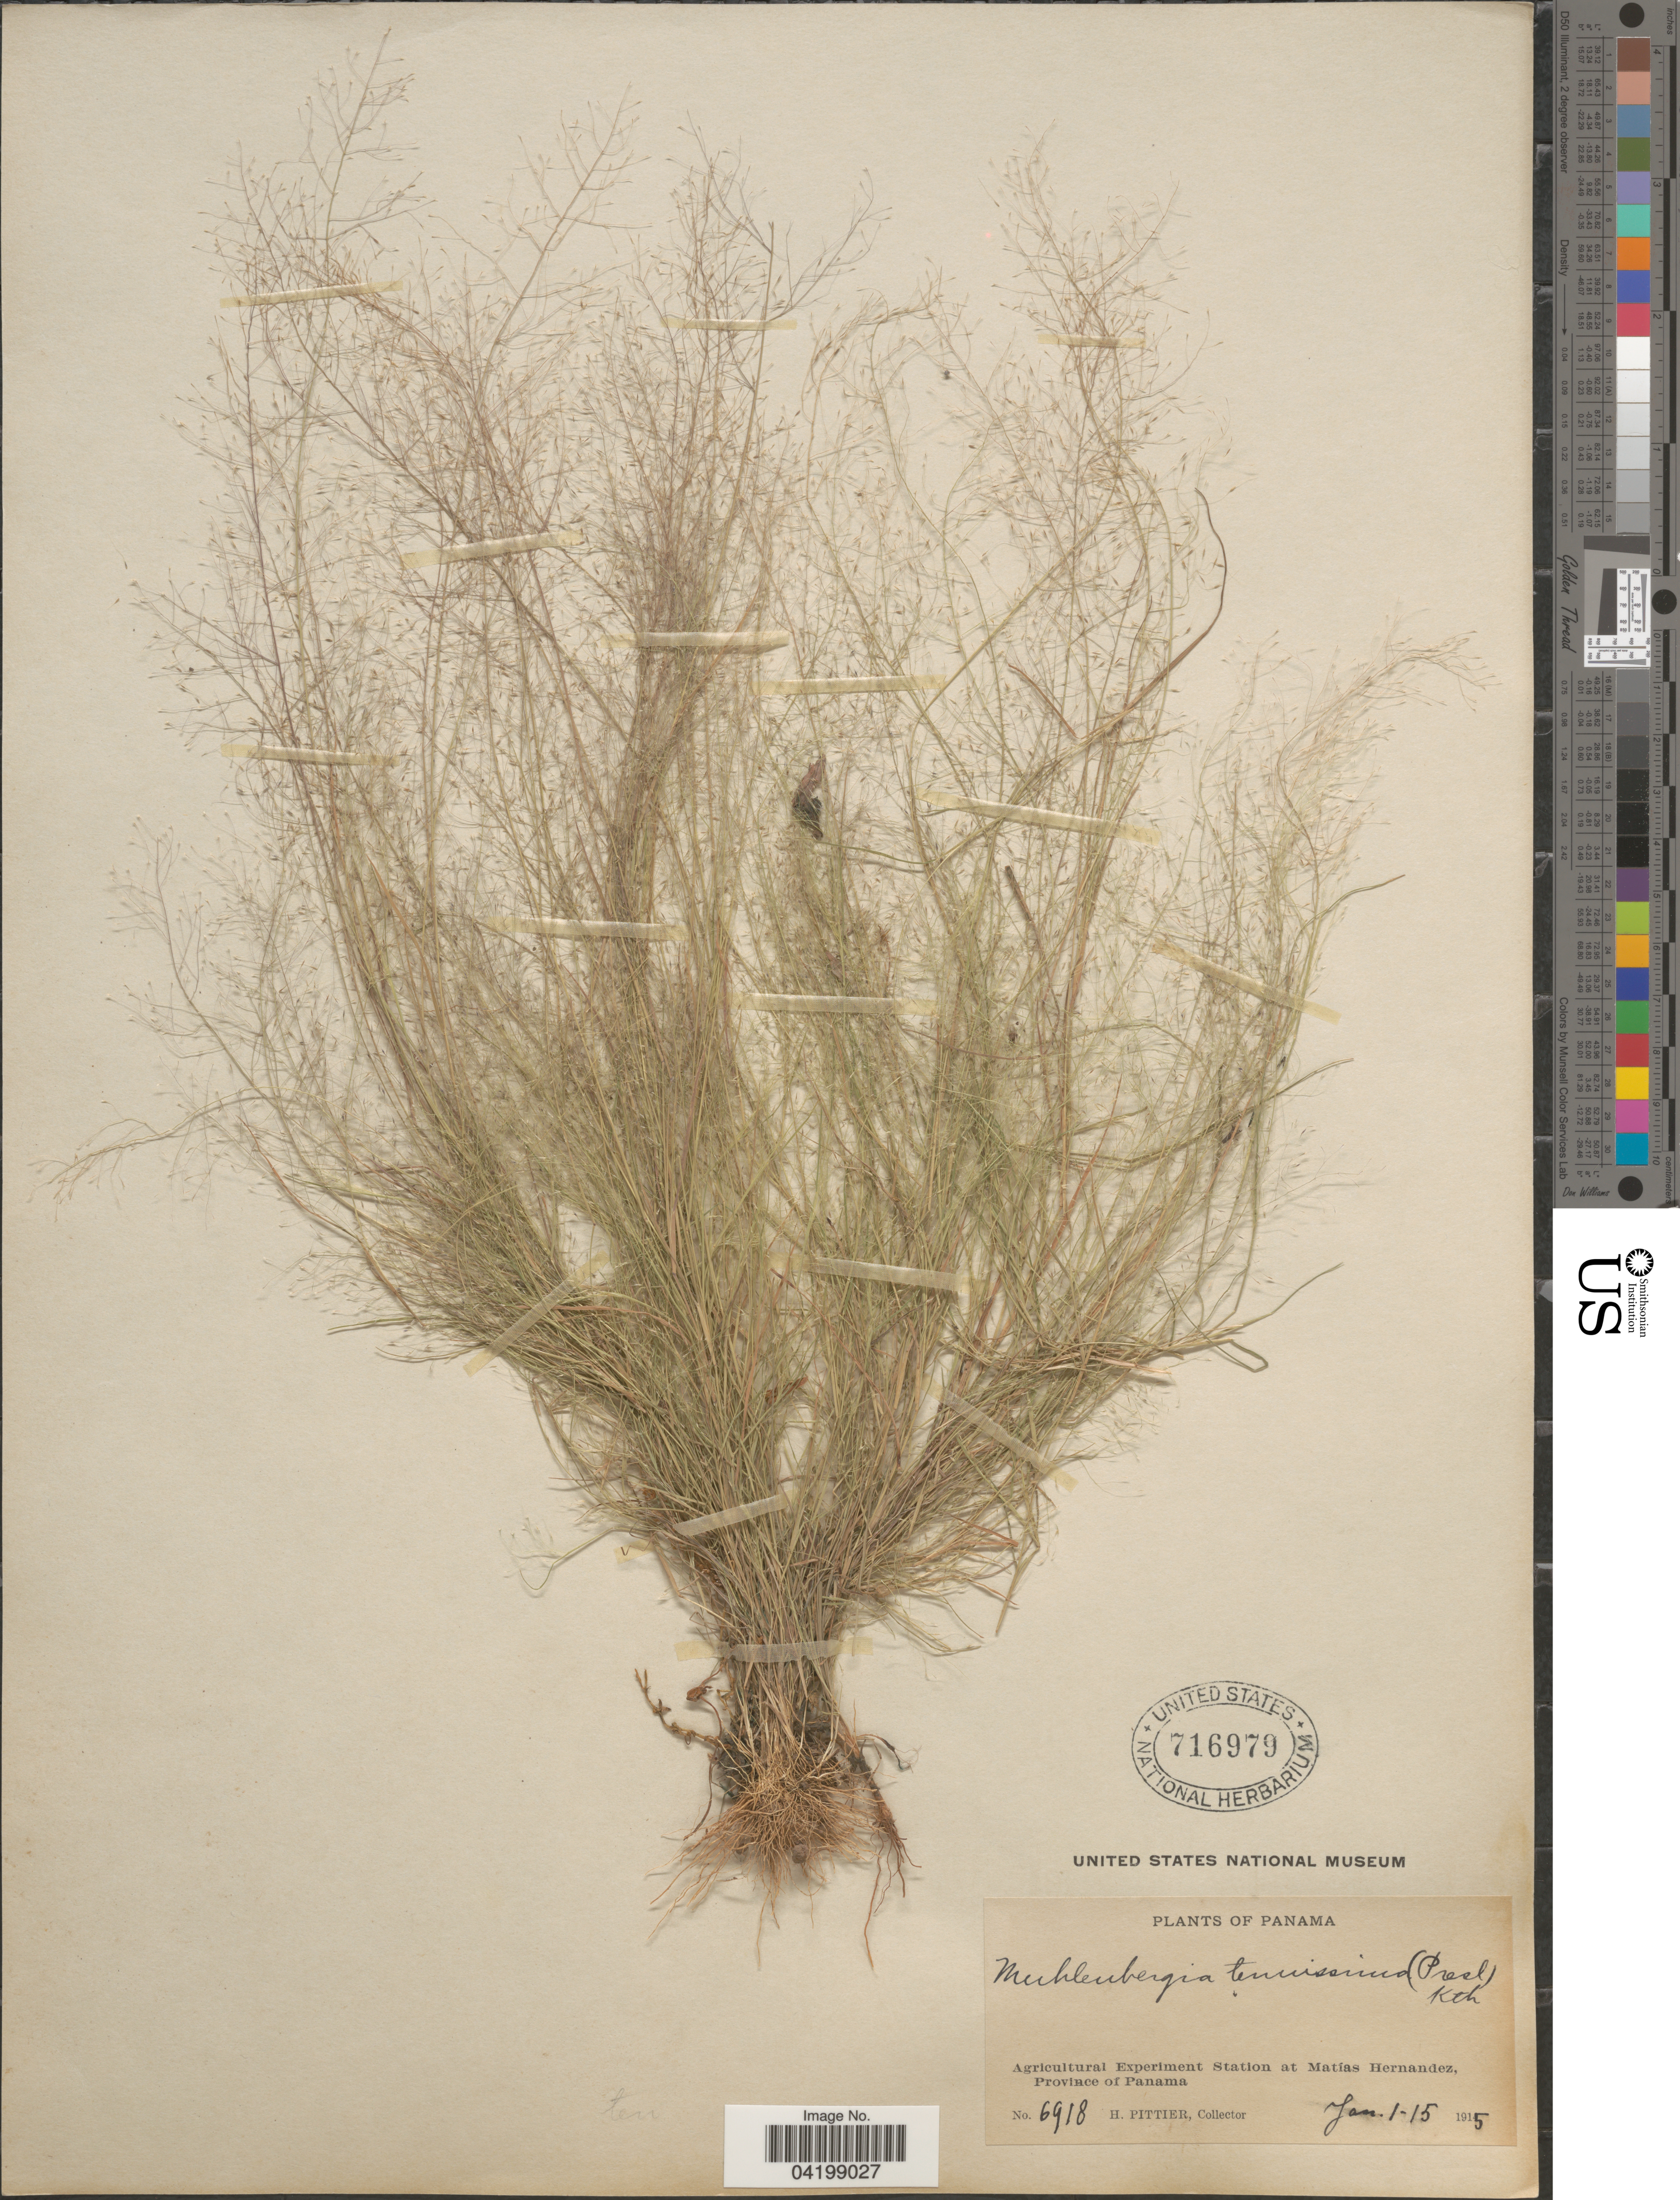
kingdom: Plantae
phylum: Tracheophyta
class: Liliopsida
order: Poales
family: Poaceae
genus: Muhlenbergia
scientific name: Muhlenbergia tenuissima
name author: (J. Presl) Kunth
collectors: H. F. Pittier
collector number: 6918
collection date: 1915-01-01/1915-01-15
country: Panama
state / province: Panamá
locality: Agricultural Experiment Station at Matías Hernandez.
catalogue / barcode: US 716979